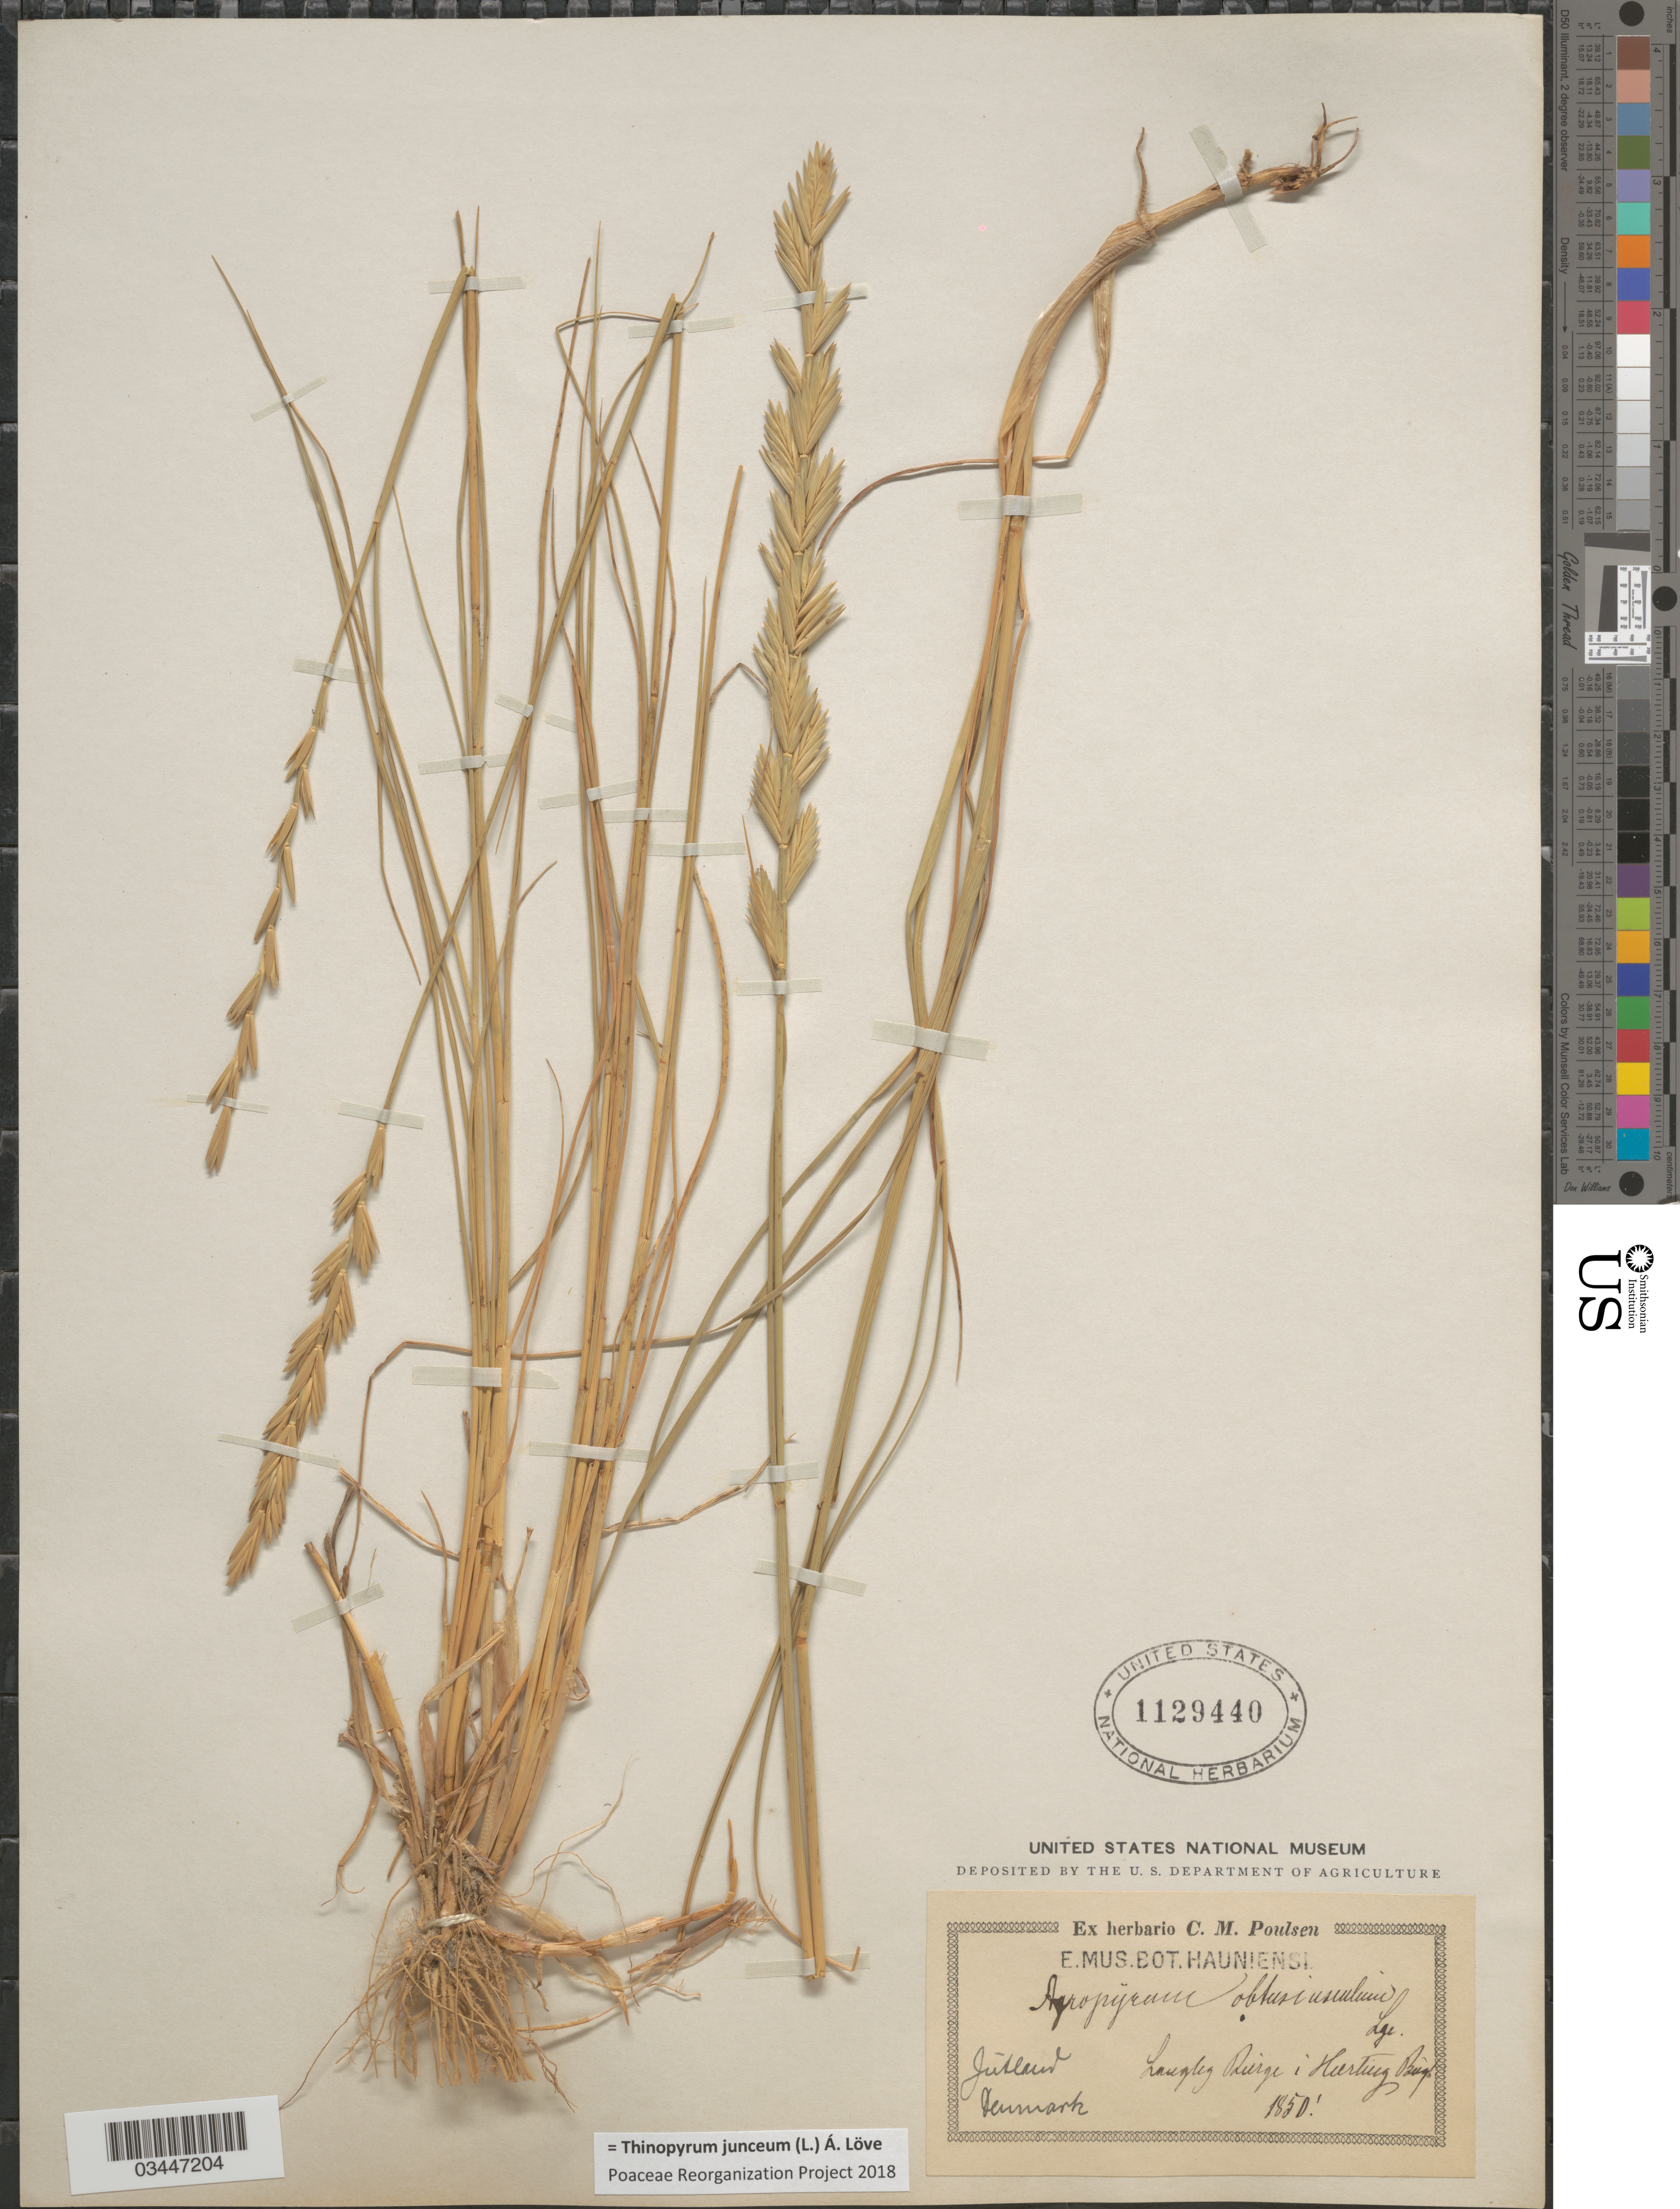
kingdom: Plantae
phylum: Tracheophyta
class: Liliopsida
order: Poales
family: Poaceae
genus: Thinopyrum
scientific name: Thinopyrum junceum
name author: (L.) Á. Löve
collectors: ex herb. C. M. Poulsen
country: Denmark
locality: Jútland. Langely Duirge i Hurtweg Burgh.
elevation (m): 564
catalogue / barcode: US 1129440